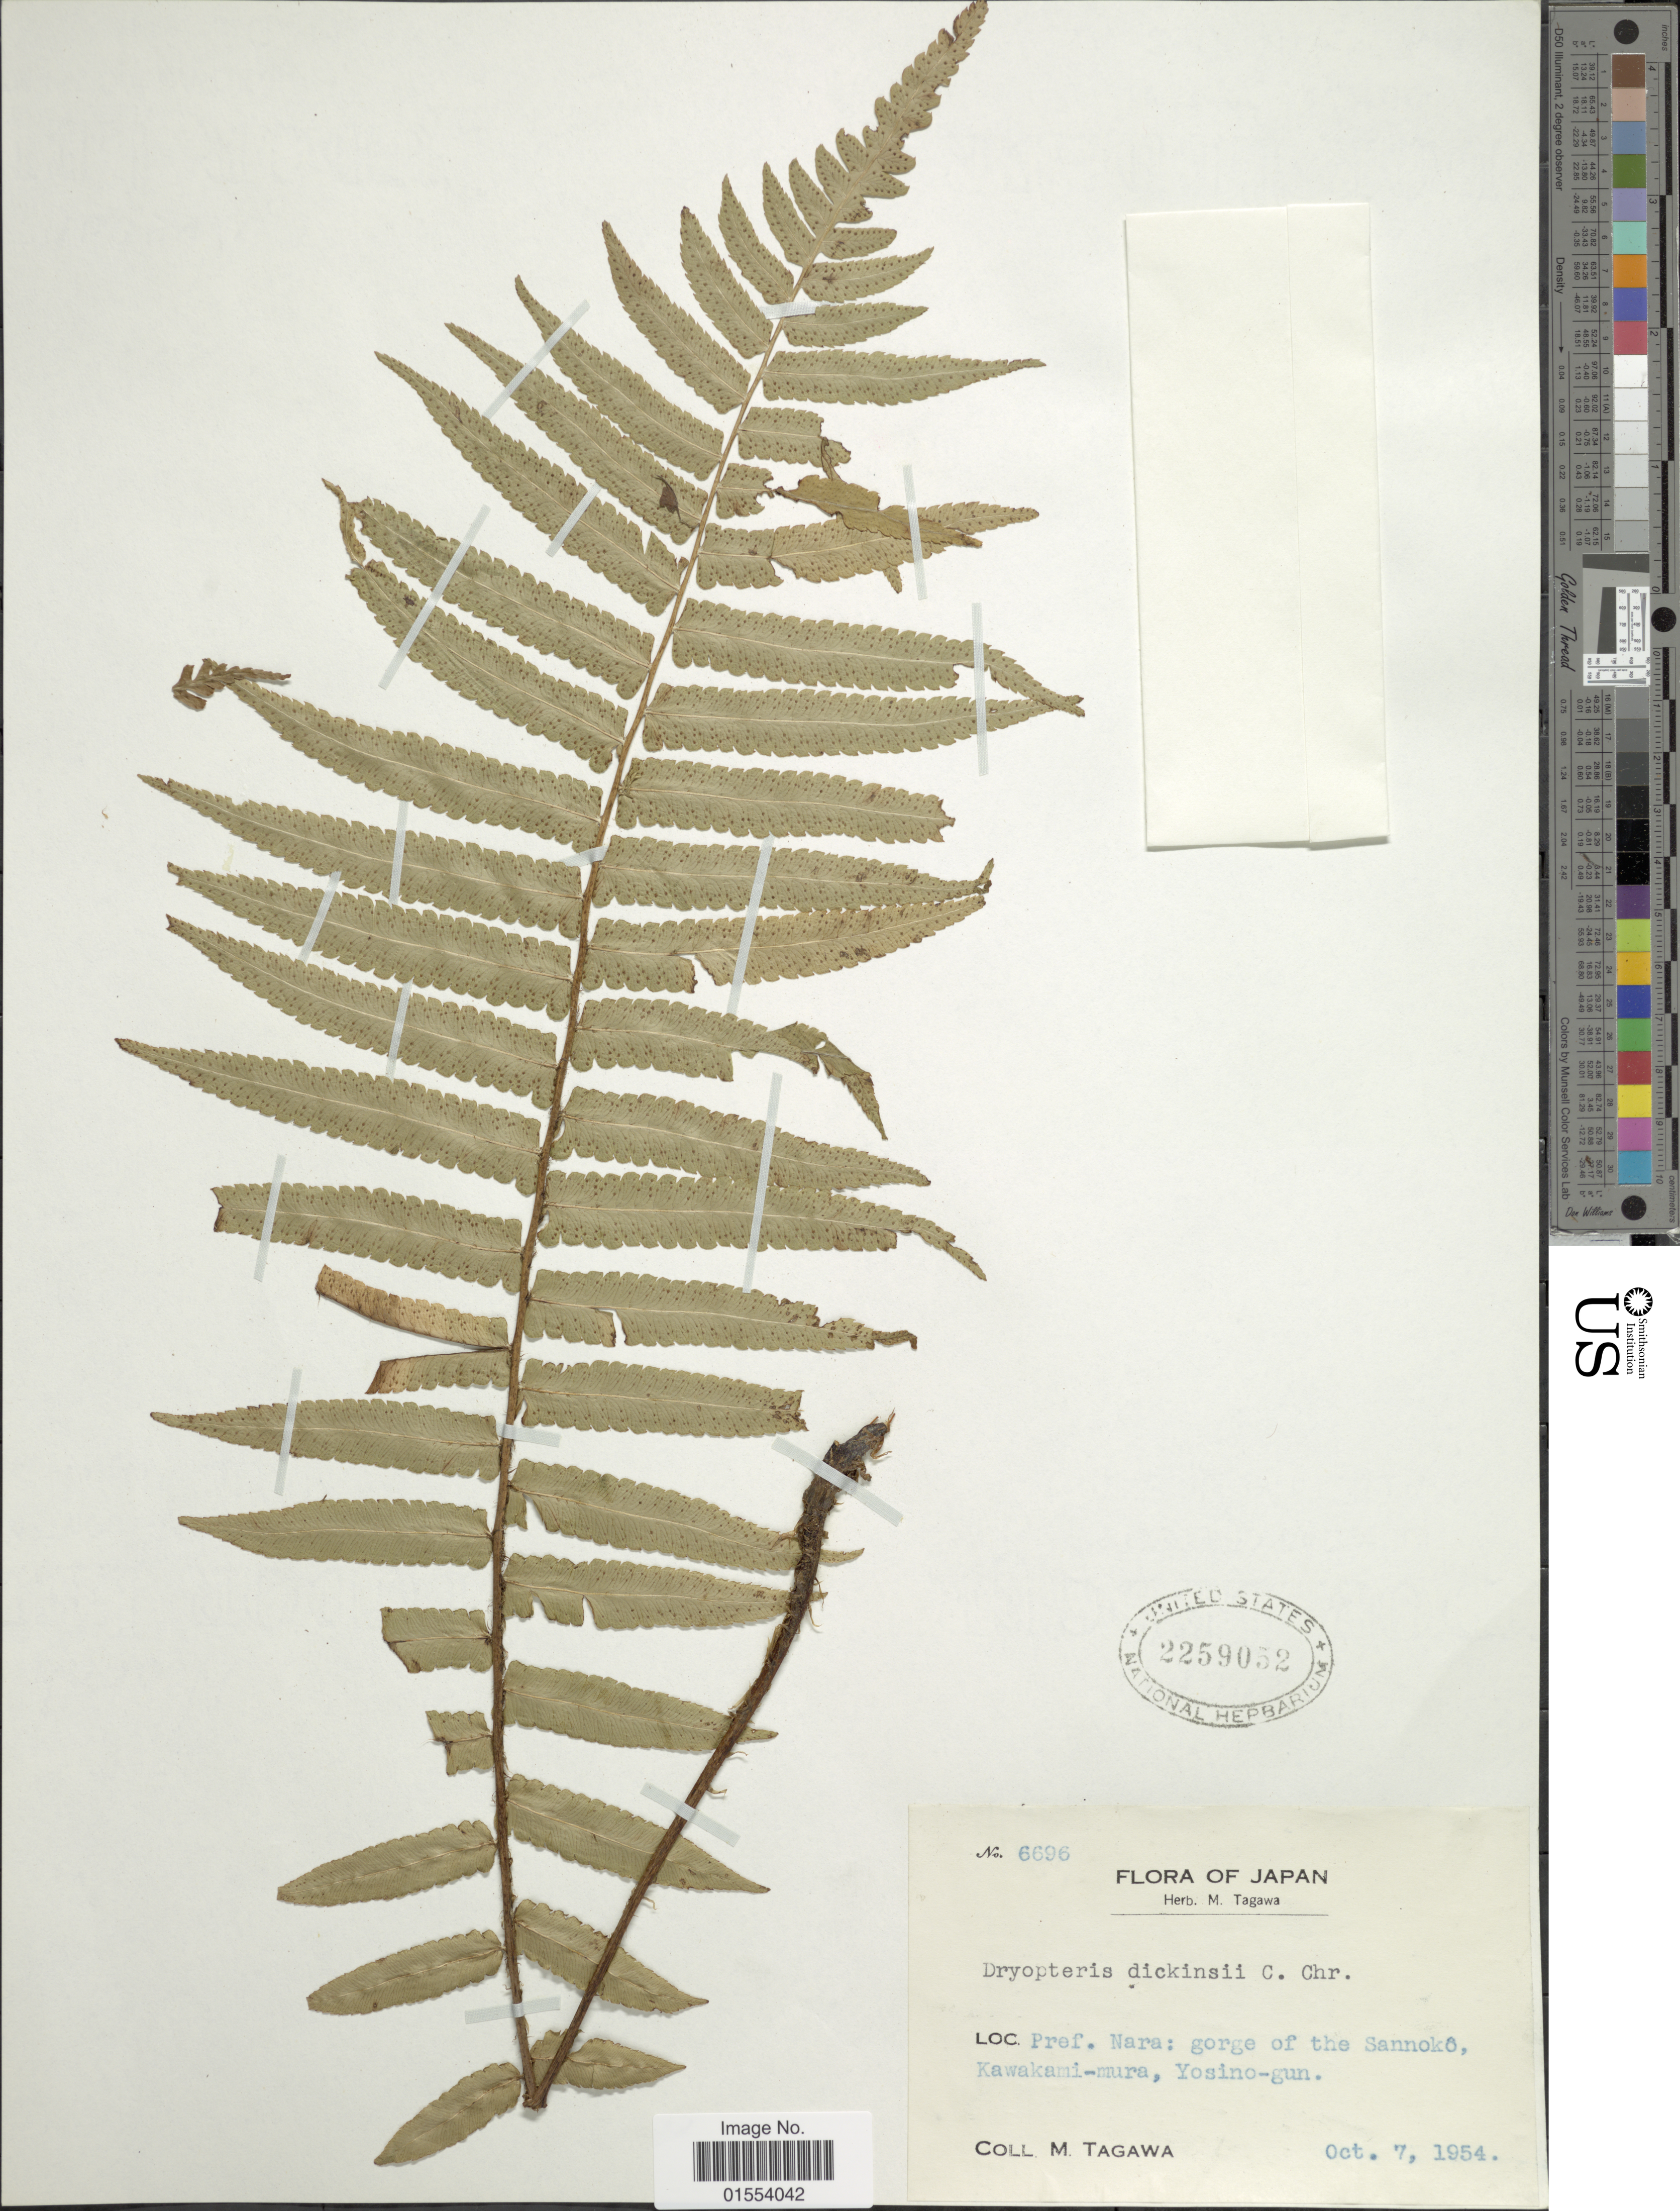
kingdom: Plantae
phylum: Tracheophyta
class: Polypodiopsida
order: Polypodiales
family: Dryopteridaceae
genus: Dryopteris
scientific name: Dryopteris dickinsii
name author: (Franch. & Sav.) Christ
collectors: M. Tagawa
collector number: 6696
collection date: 1954-10-07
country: Japan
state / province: Nara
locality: Japan, Pref. Nara: gorge of the Sannoko, Kawakami-mura, Yosino-gun.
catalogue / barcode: US 2259052